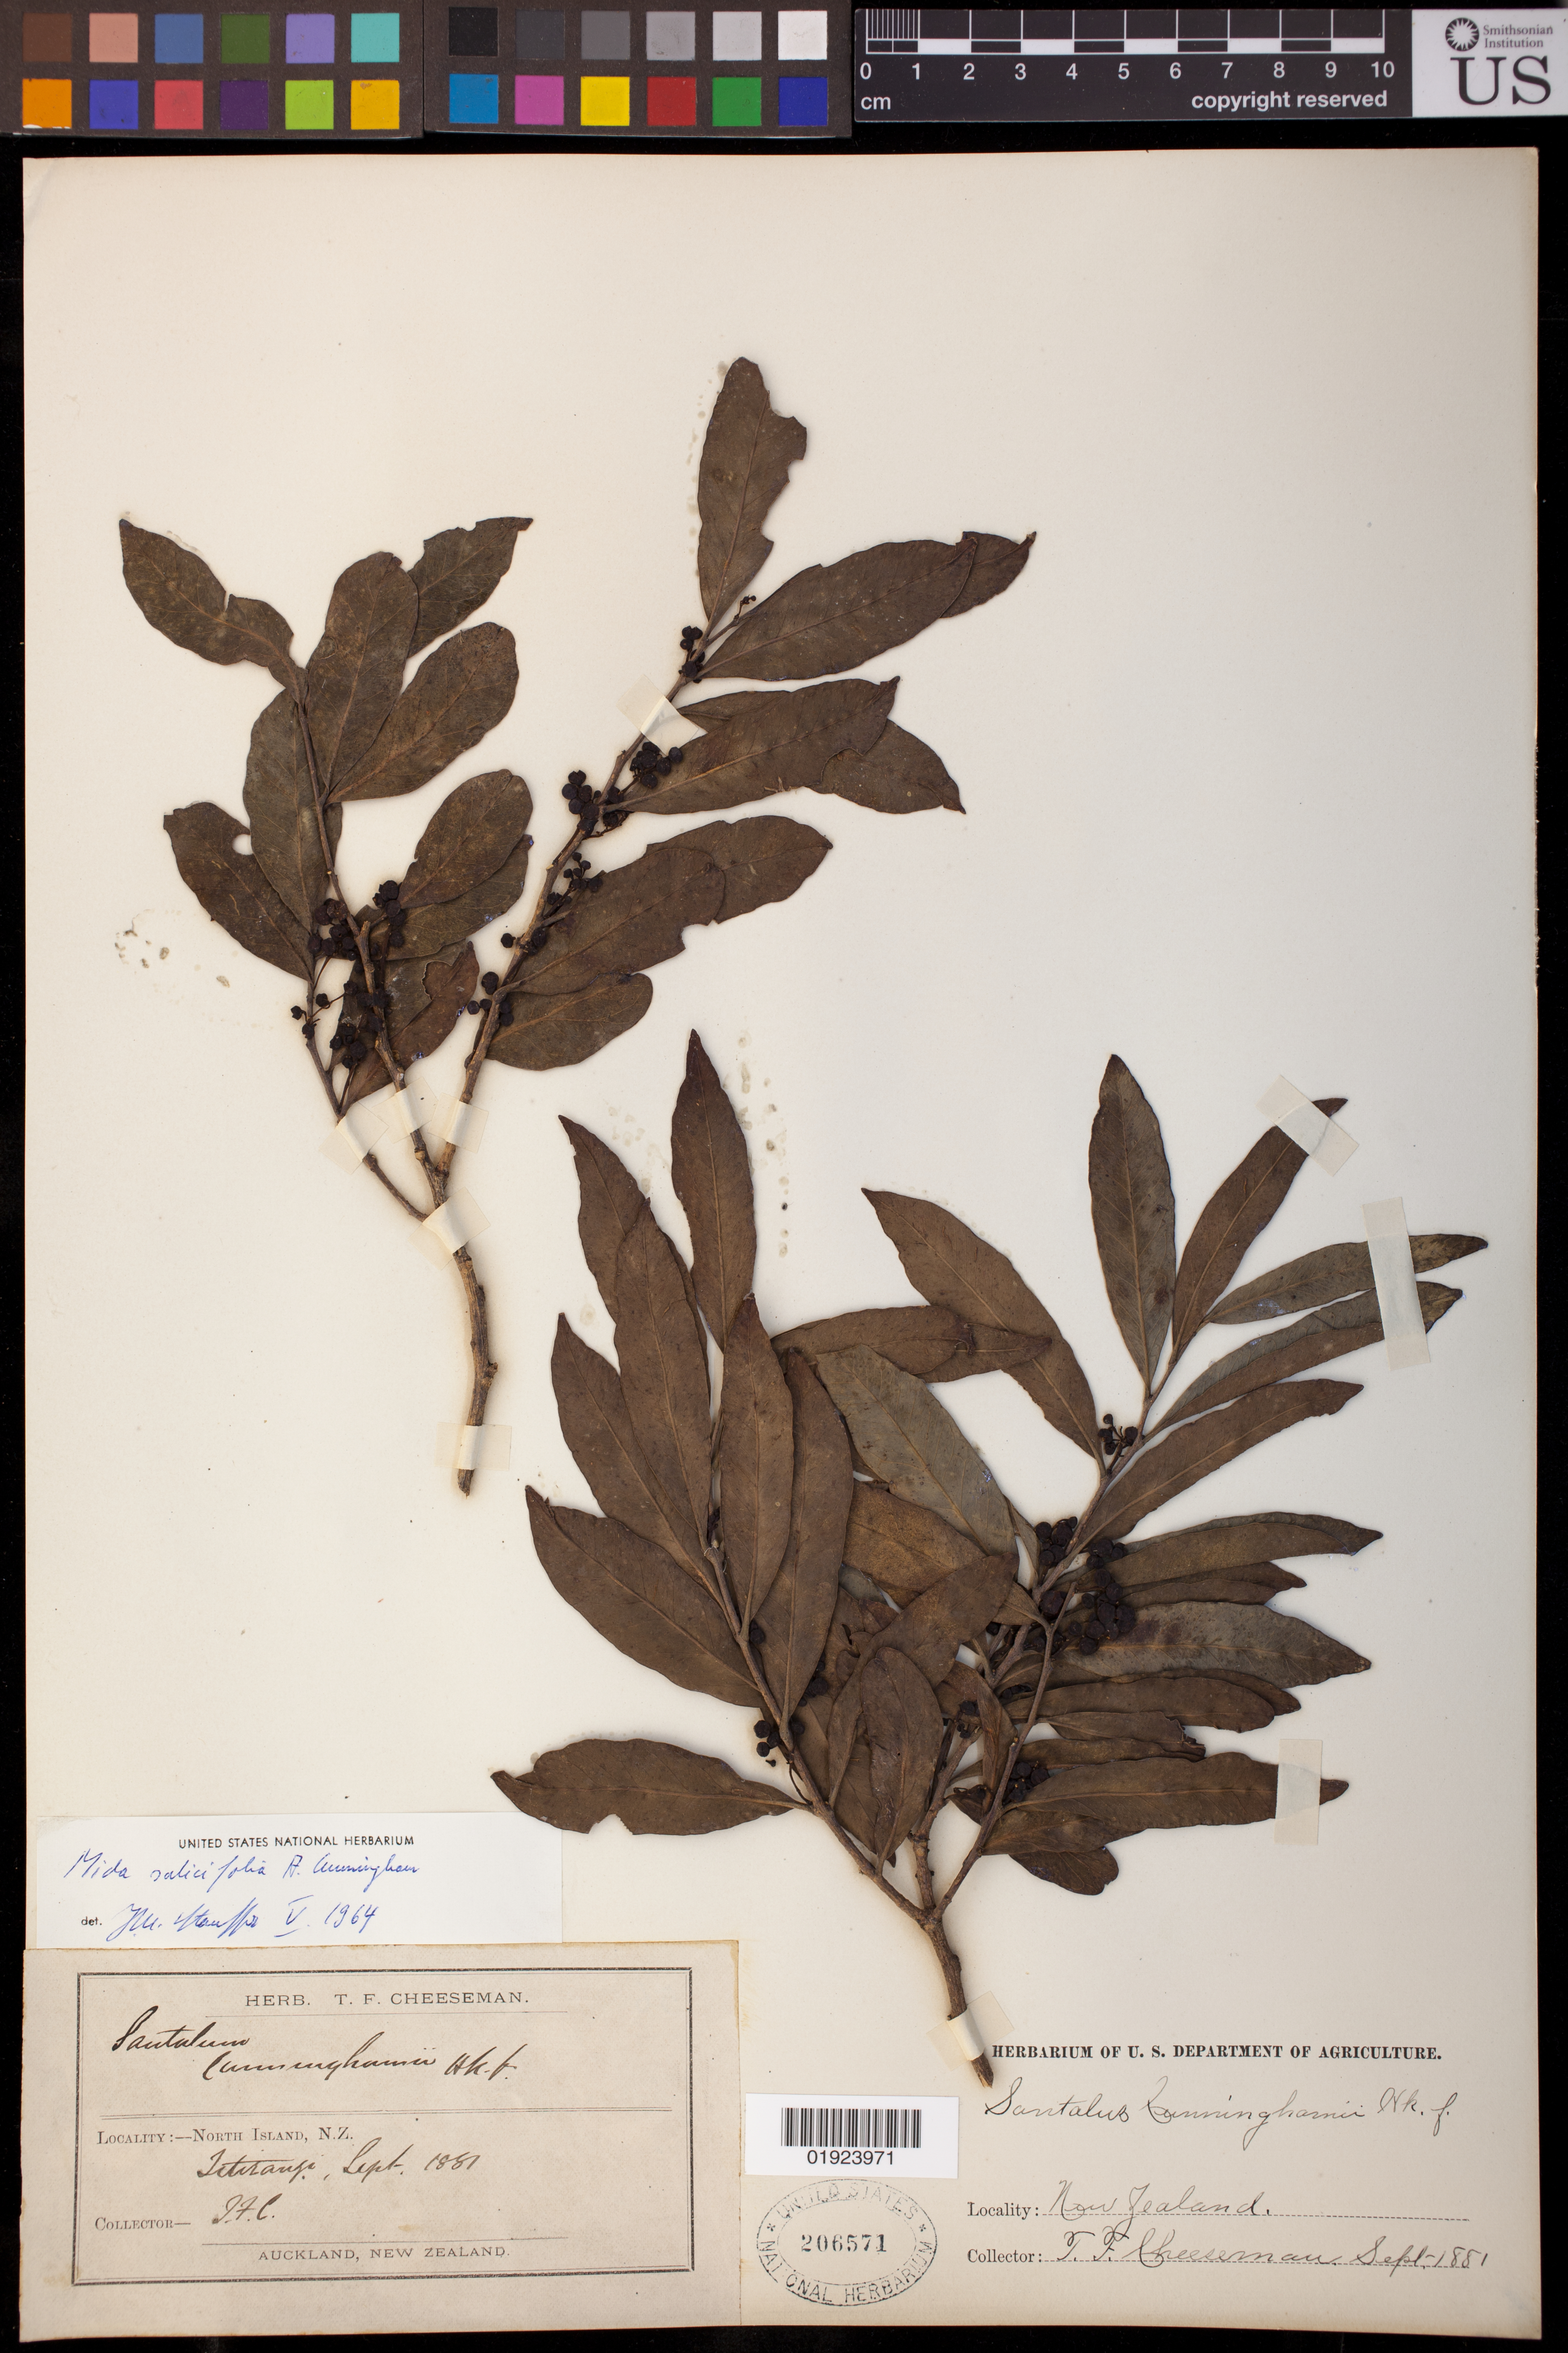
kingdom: Plantae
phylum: Tracheophyta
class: Magnoliopsida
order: Santalales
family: Nanodeaceae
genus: Mida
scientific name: Mida salicifolia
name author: A. Cunn.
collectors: T. F. Cheeseman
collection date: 1881-09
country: New Zealand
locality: North Island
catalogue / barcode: US 206571